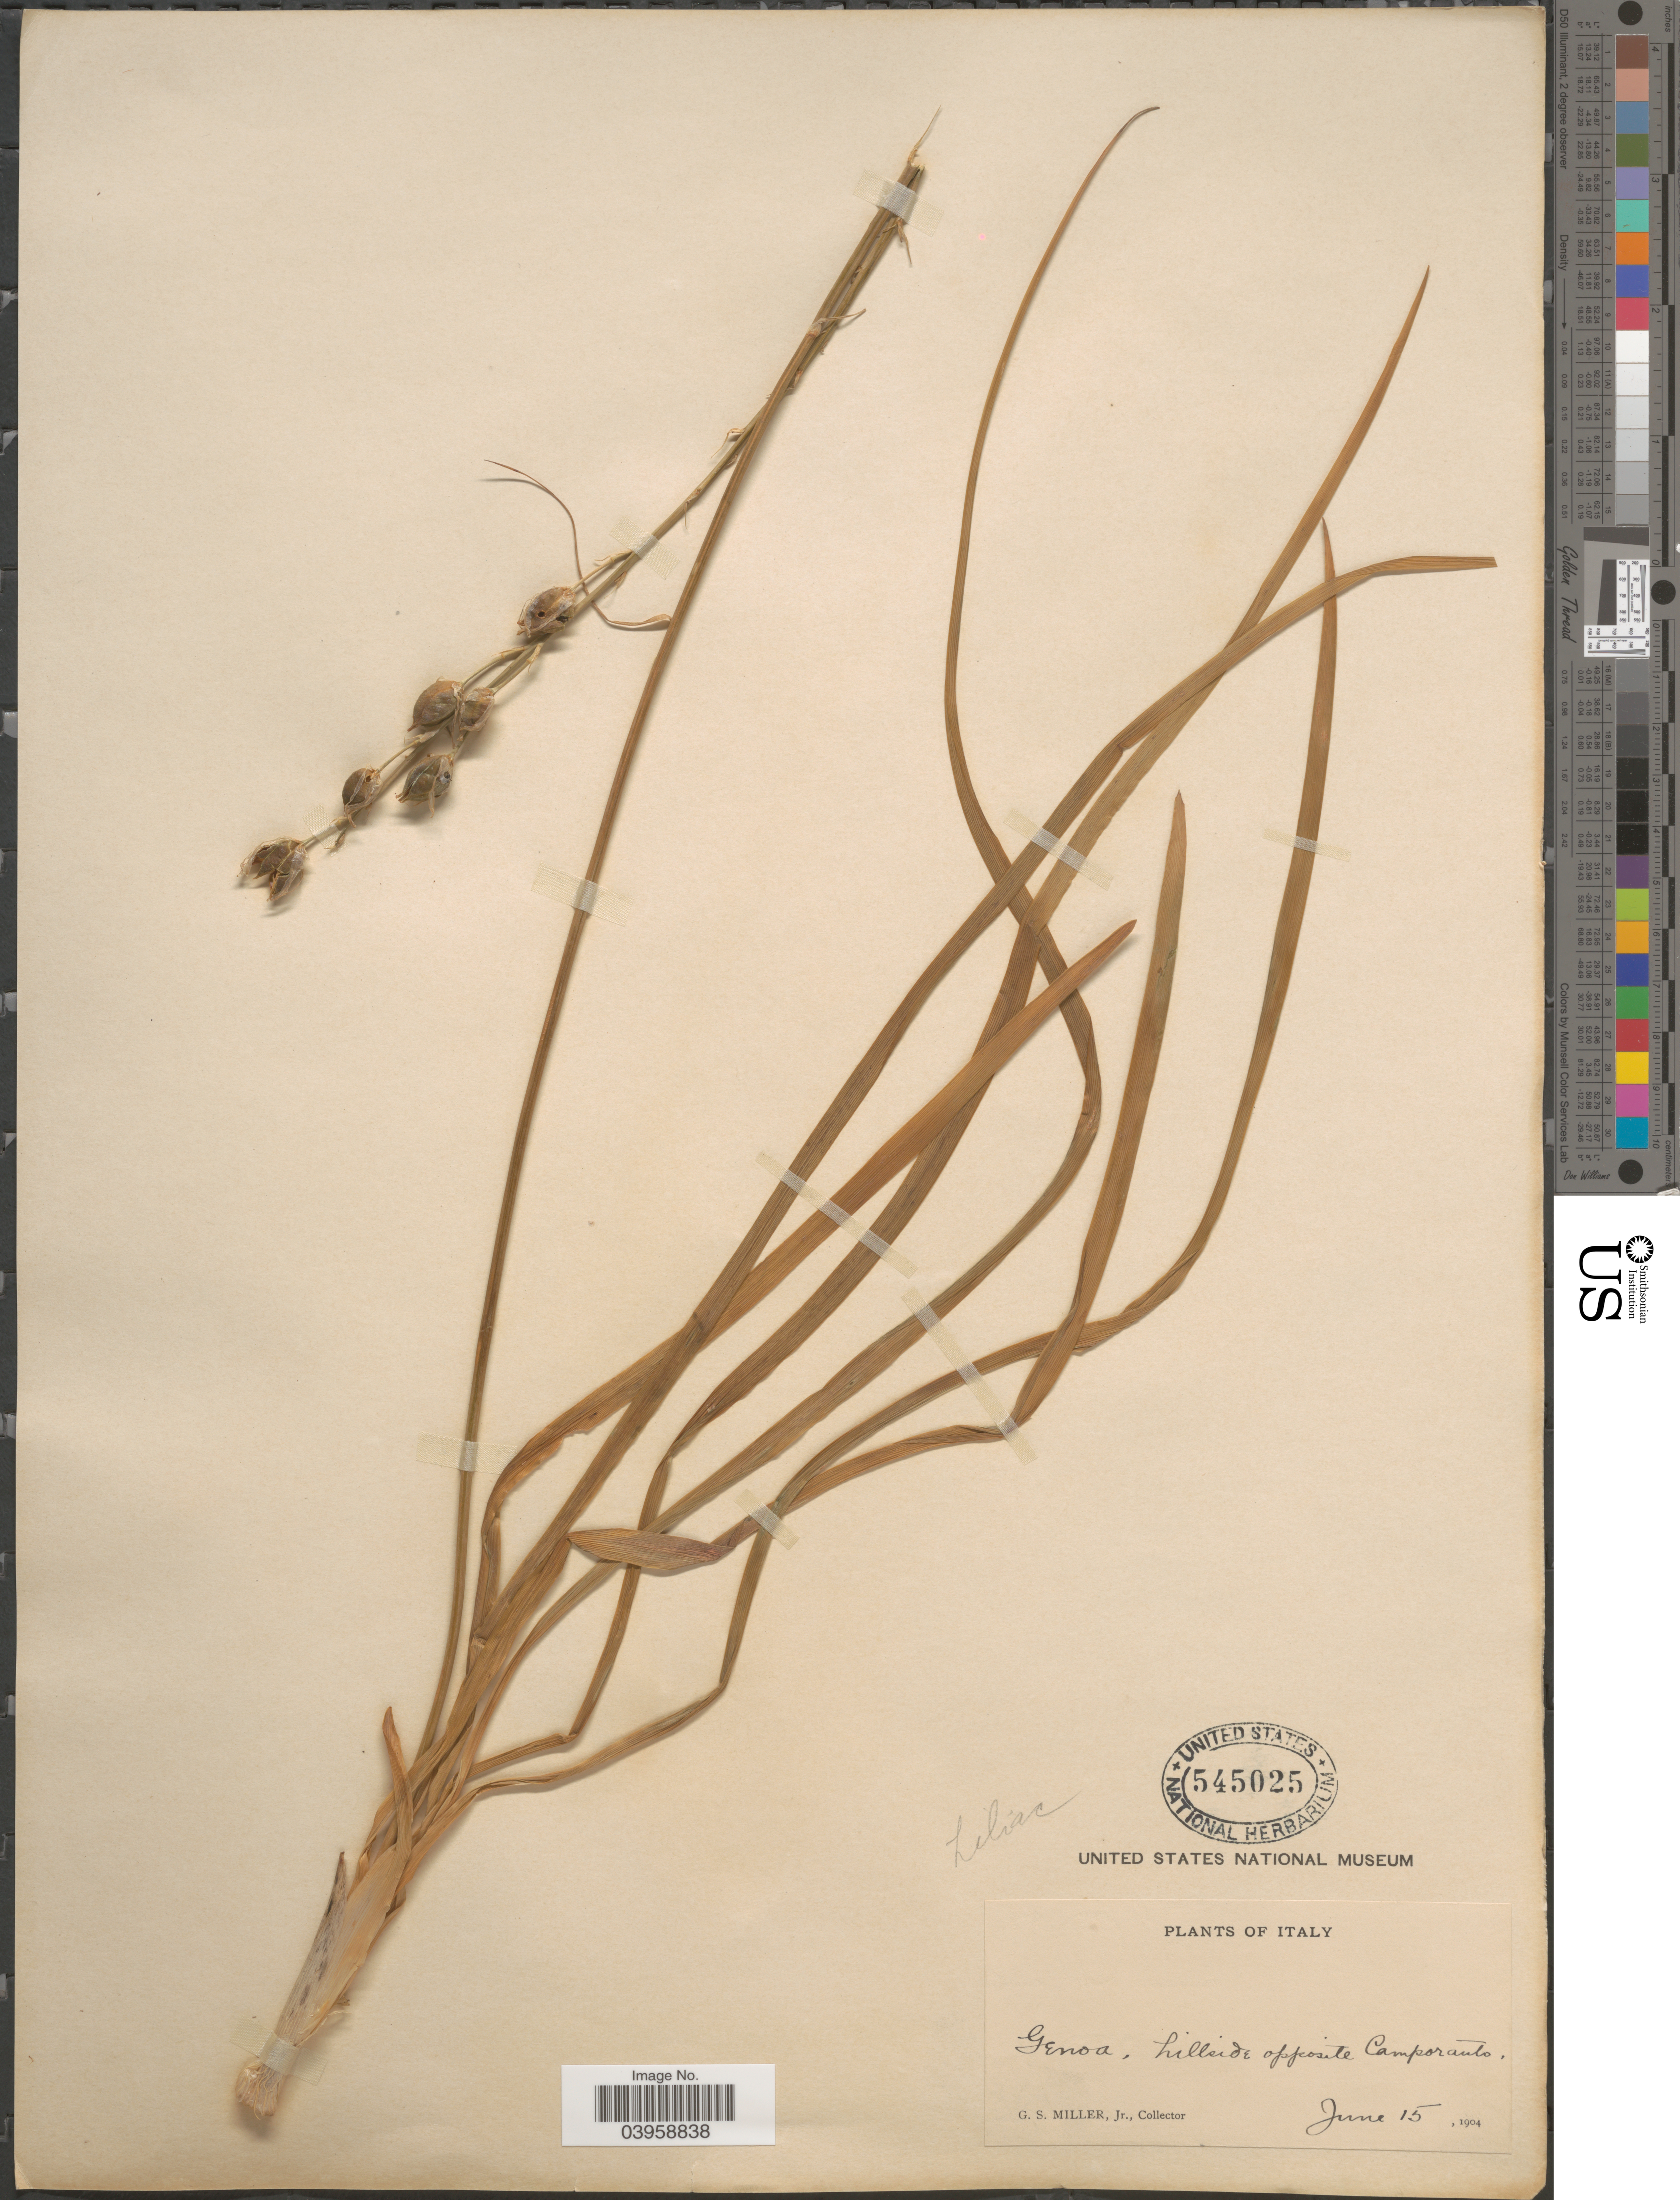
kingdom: Plantae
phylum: Tracheophyta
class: Liliopsida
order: Asparagales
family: Asparagaceae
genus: Anthericum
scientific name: Anthericum liliago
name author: L.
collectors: G. S. Miller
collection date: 1904-06-15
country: Italy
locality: Genoa, hillside opposite Camporanto.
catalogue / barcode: US 545025